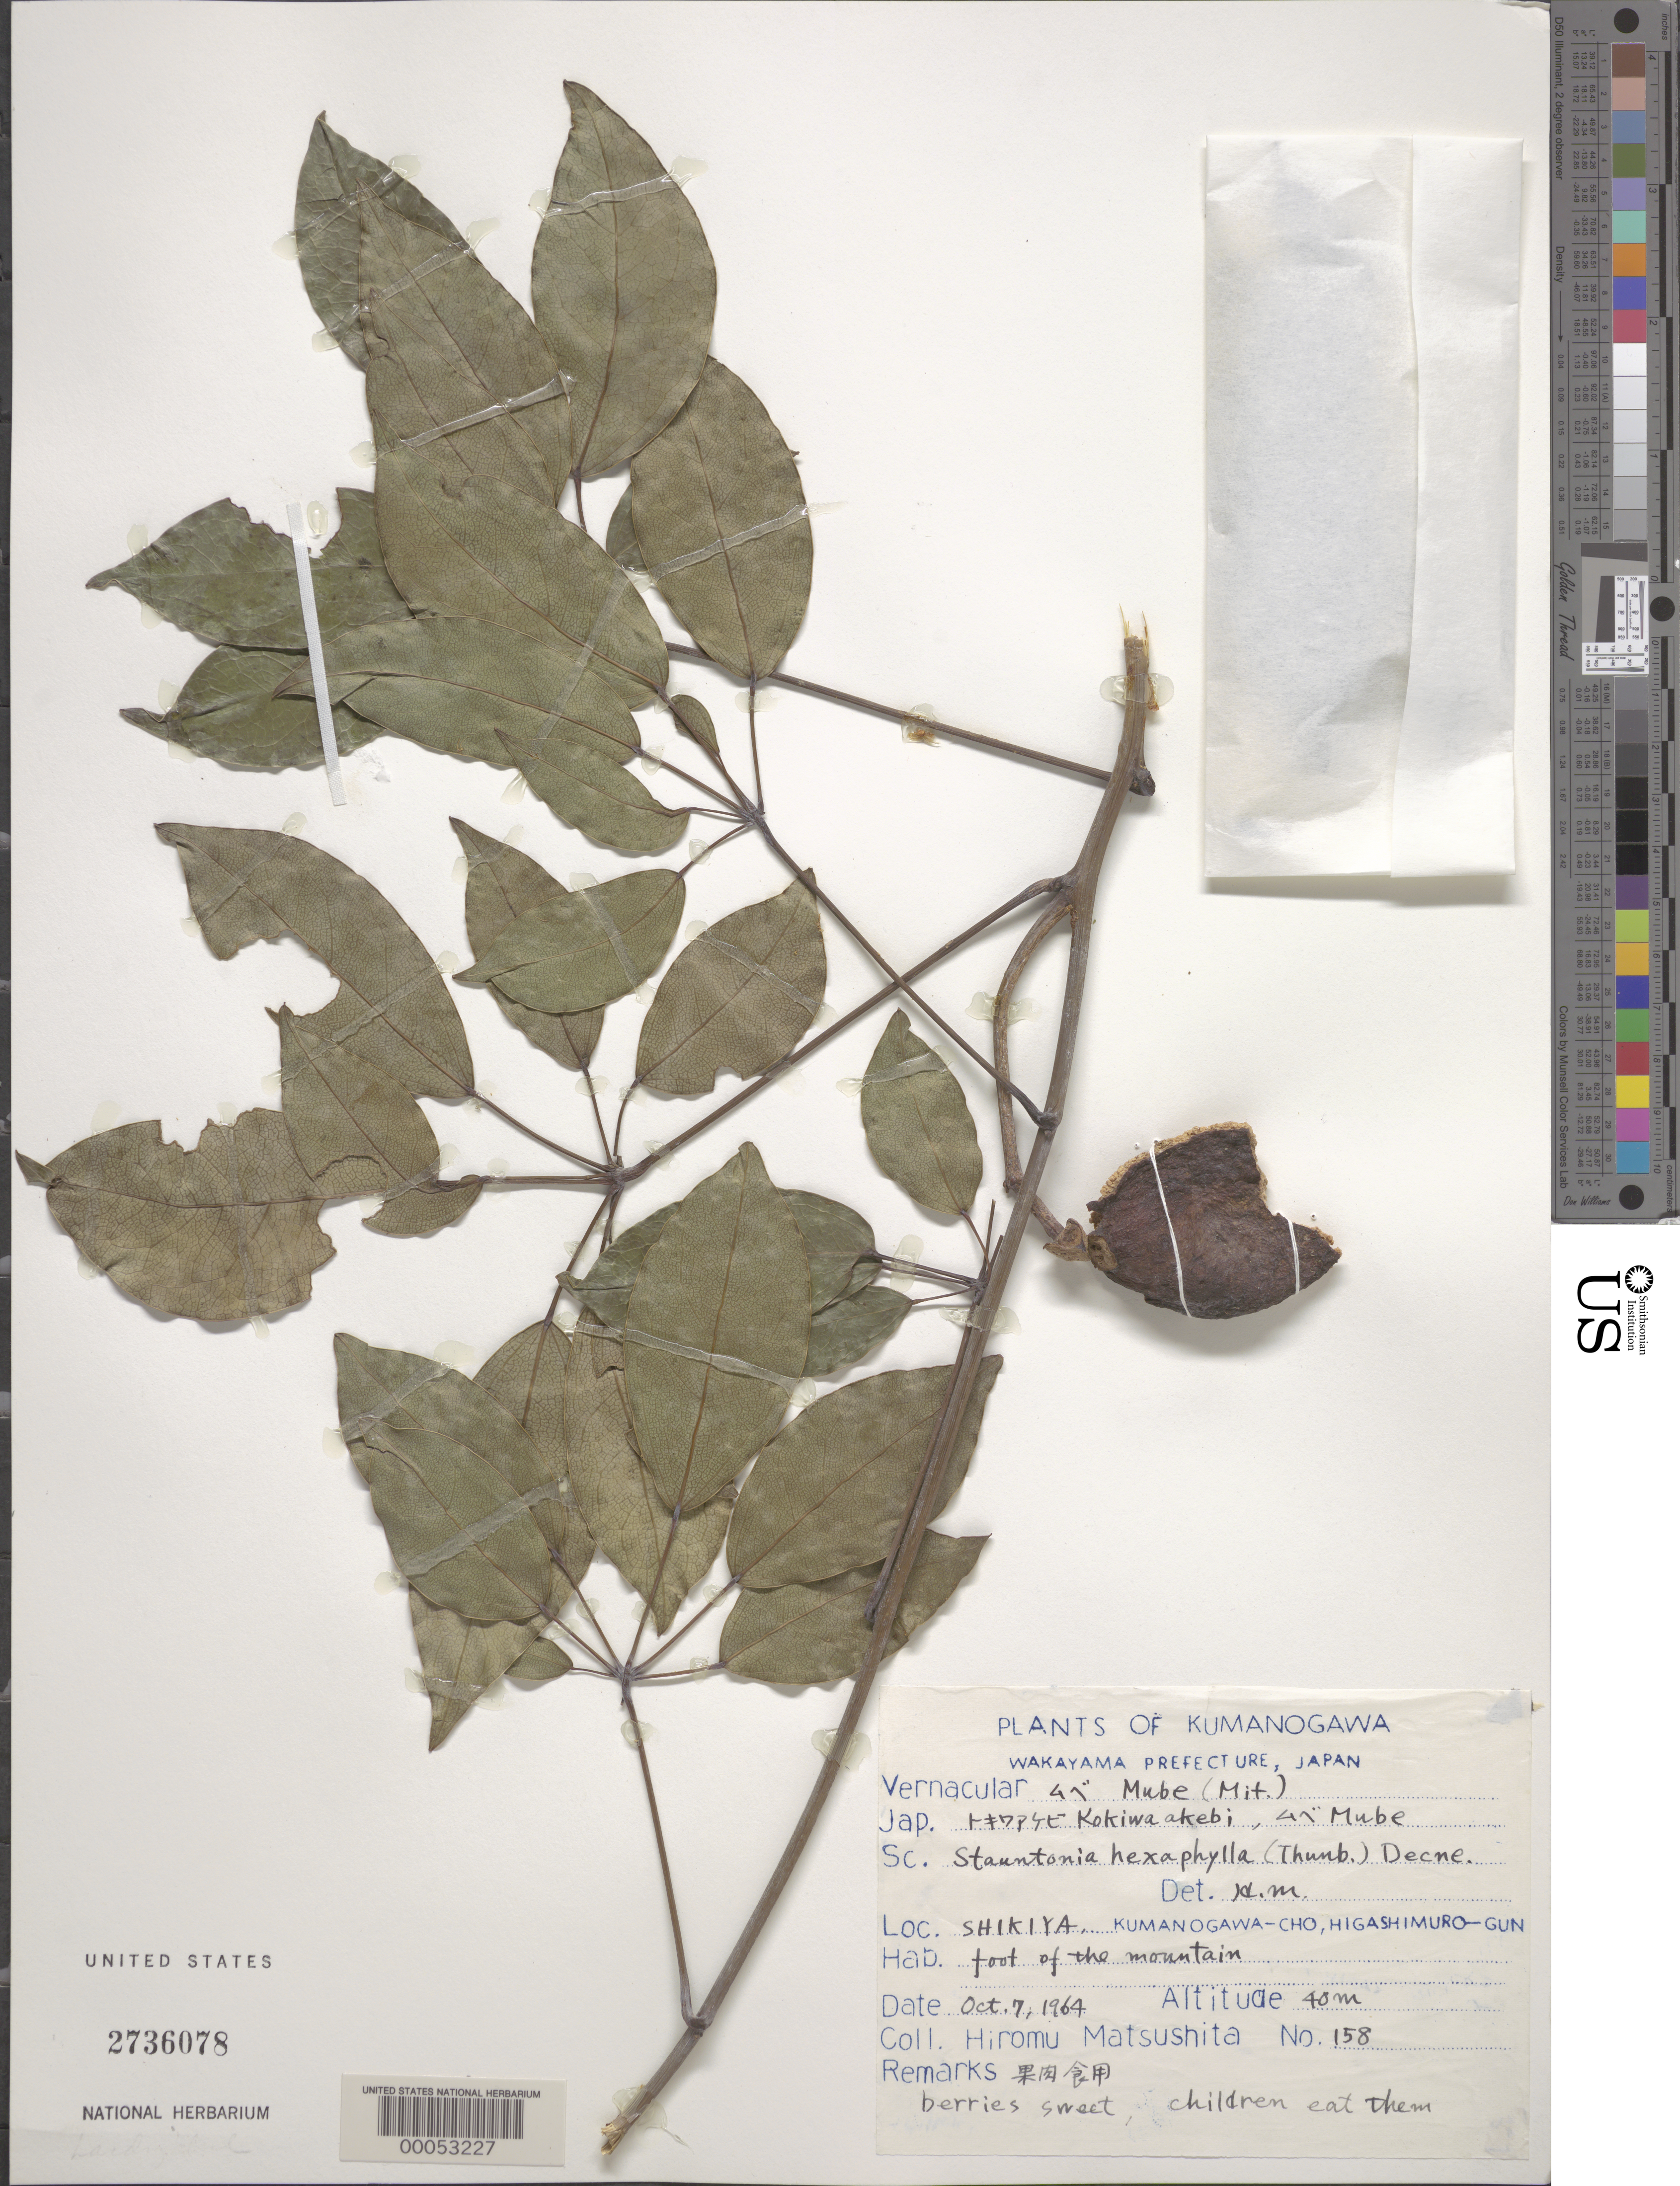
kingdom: Plantae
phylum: Tracheophyta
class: Magnoliopsida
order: Ranunculales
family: Lardizabalaceae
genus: Stauntonia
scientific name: Stauntonia hexaphylla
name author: Decne.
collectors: H. Matsushita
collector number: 158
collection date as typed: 07 Oct 1964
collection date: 1964-10-07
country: Japan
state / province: Wakayama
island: Honshu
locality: Shikiya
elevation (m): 40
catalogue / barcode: US 2736078